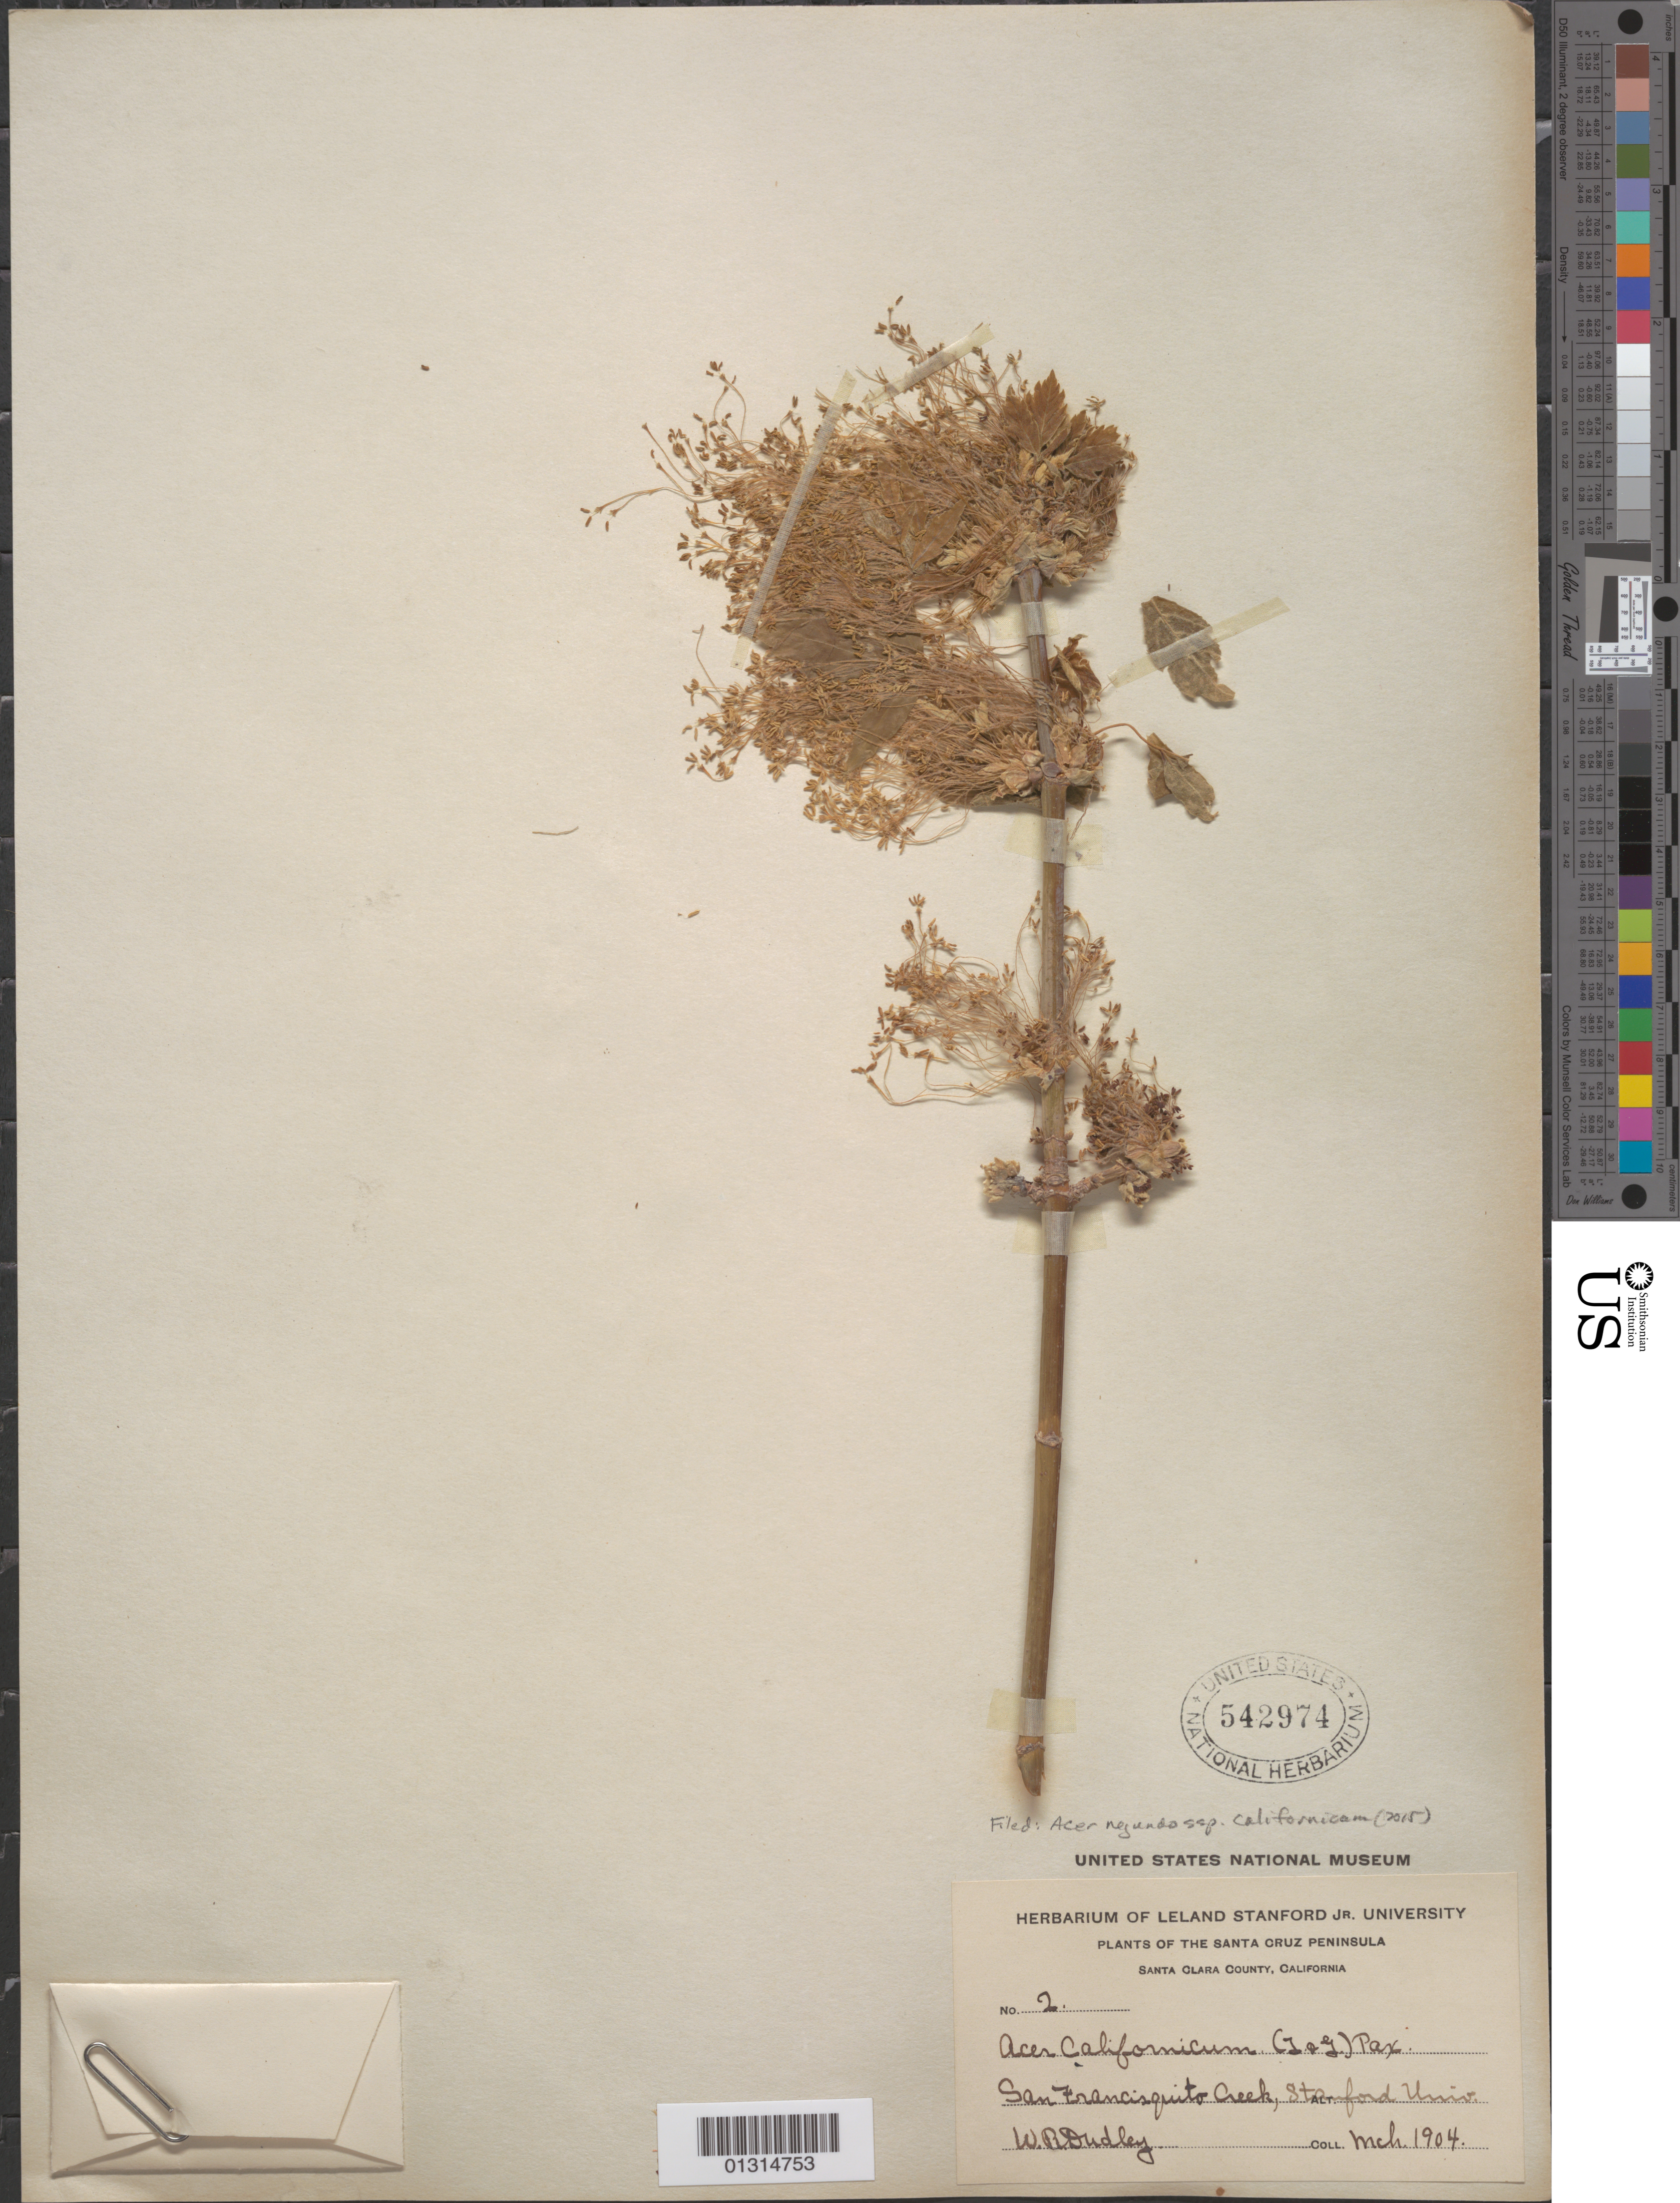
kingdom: Plantae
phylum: Tracheophyta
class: Magnoliopsida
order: Sapindales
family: Sapindaceae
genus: Acer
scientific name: Acer negundo subsp. californicum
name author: (Torr. & A. Gray) Wesm.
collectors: W. Dudley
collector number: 2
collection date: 1904-03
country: United States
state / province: California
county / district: Santa Cruz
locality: Santa Cruz County, San Francisquito Creek, Stanford University.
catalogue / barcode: US 542974